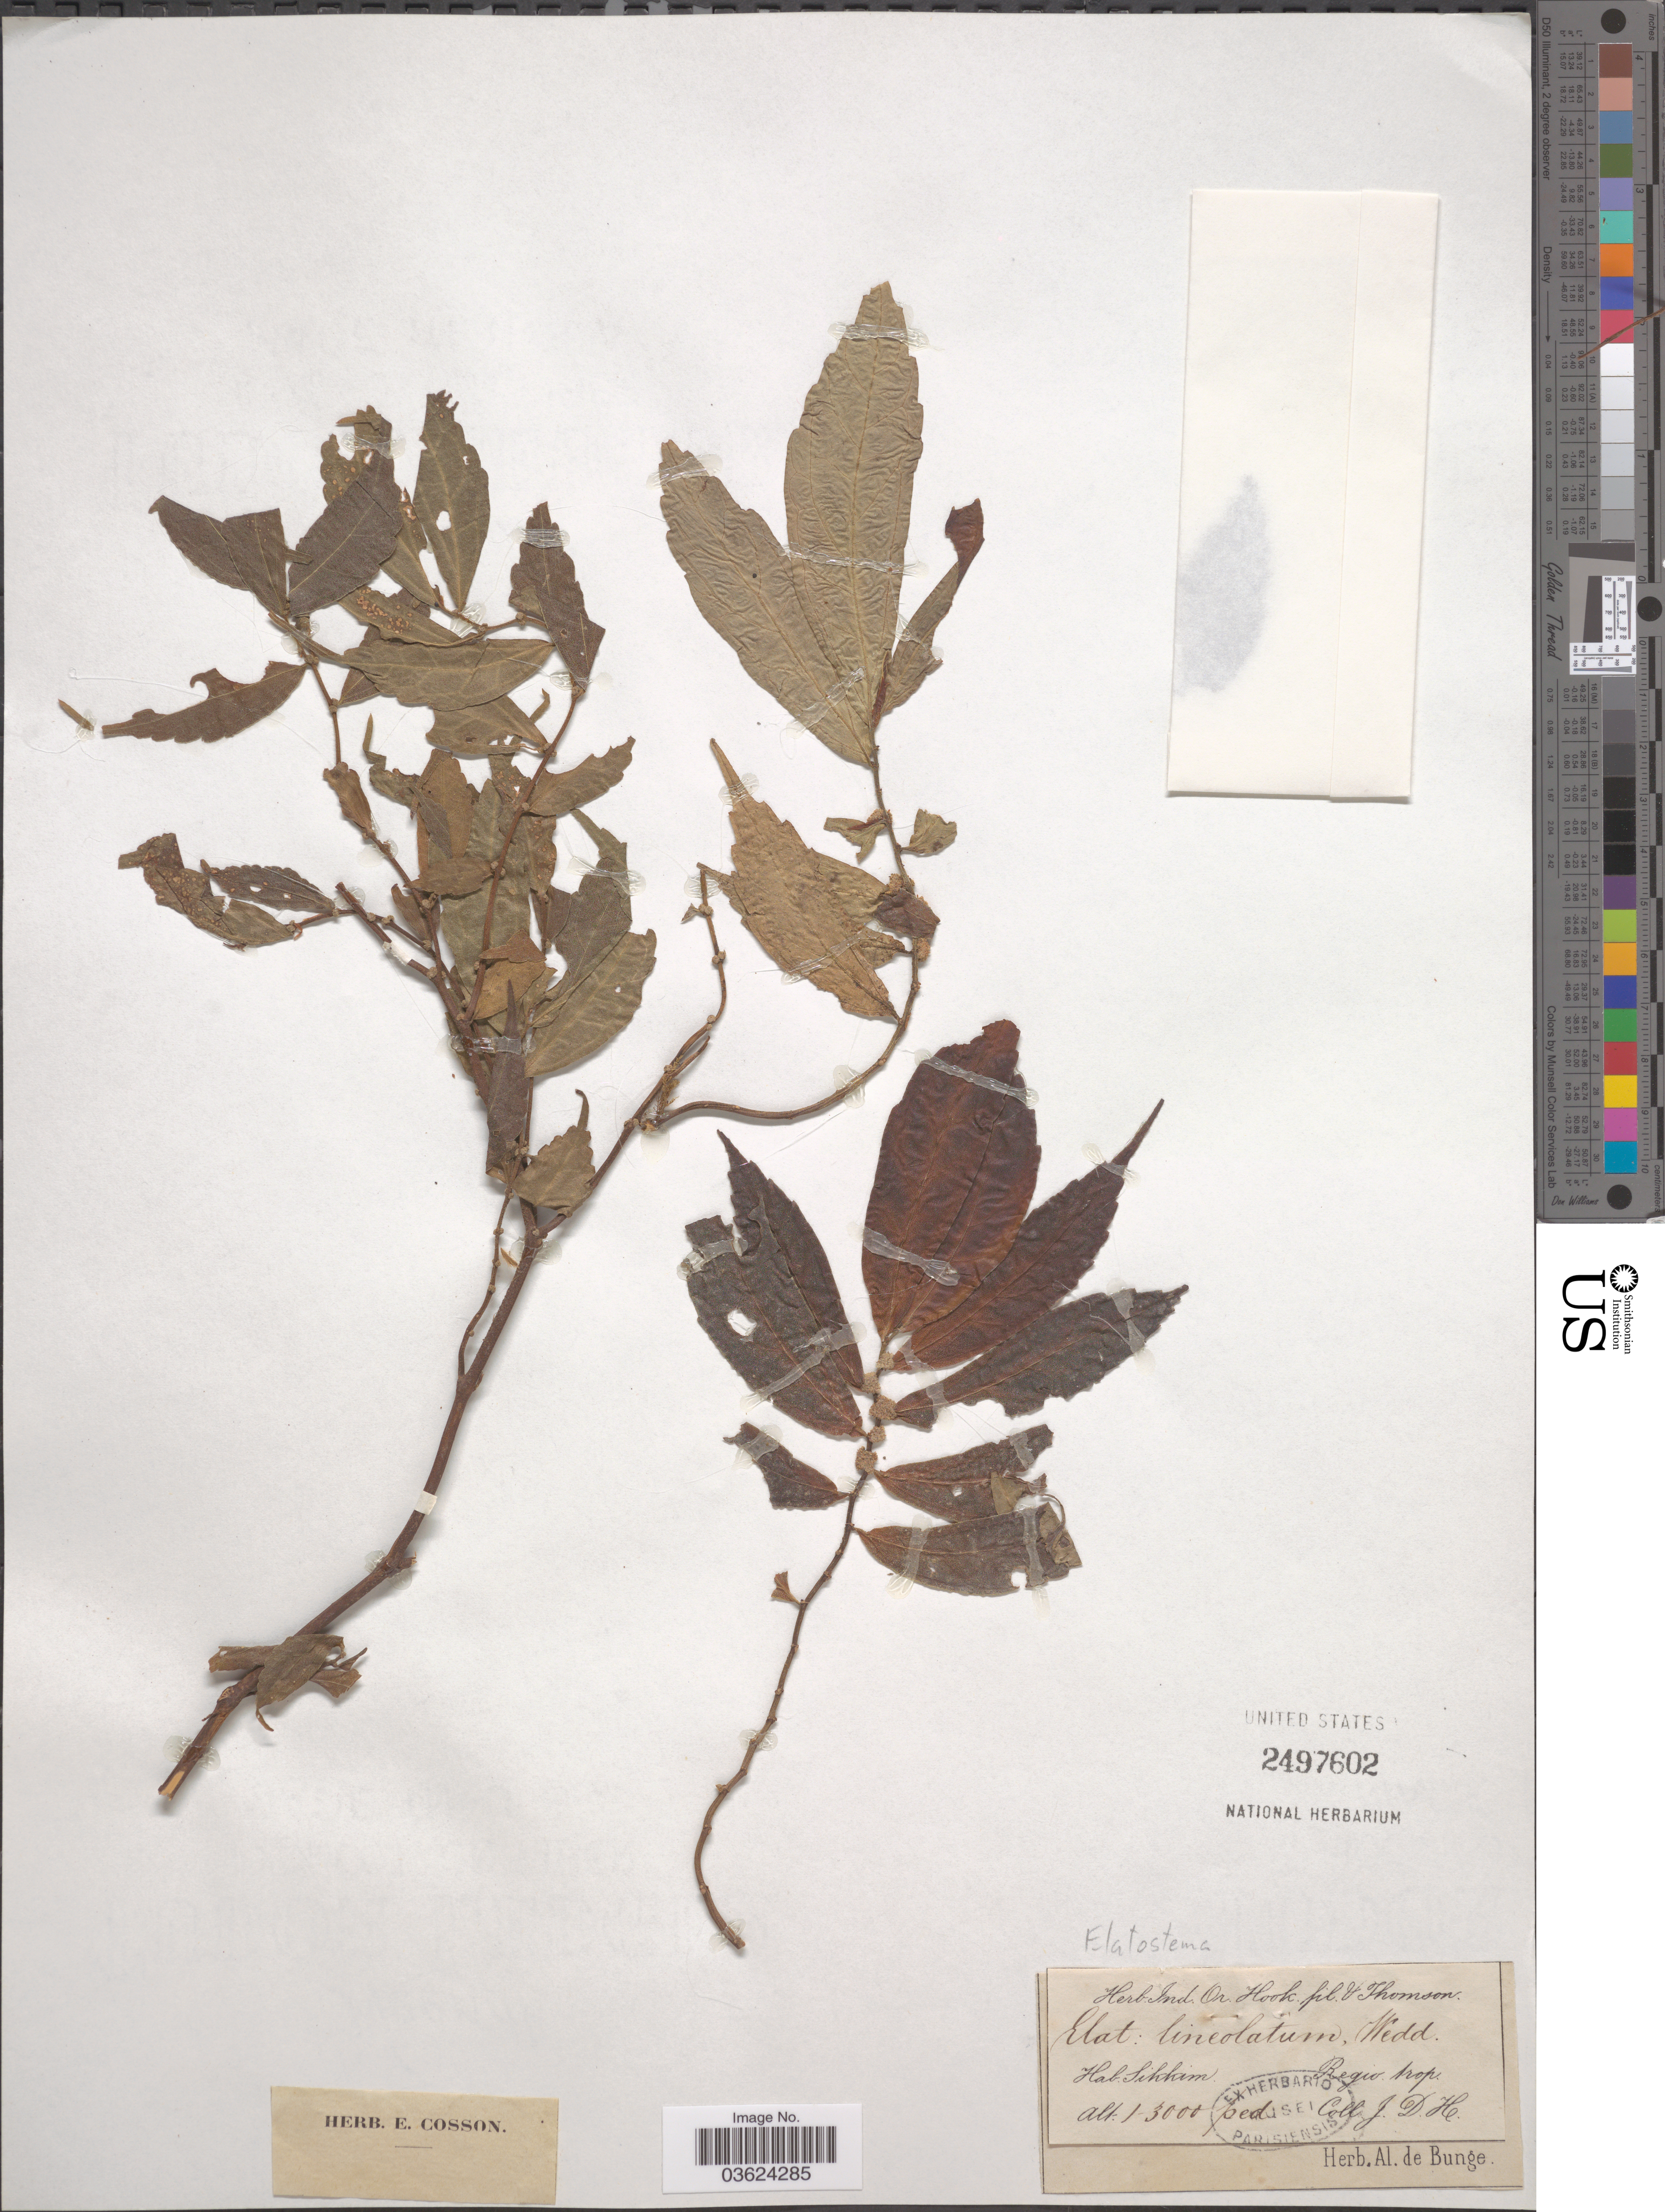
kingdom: Plantae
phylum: Tracheophyta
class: Magnoliopsida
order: Rosales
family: Urticaceae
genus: Elatostema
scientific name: Elatostema lineolatum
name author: Wight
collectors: J. D. Hooker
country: India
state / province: Sikkim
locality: Regio. trop.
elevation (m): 305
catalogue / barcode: US 2497602